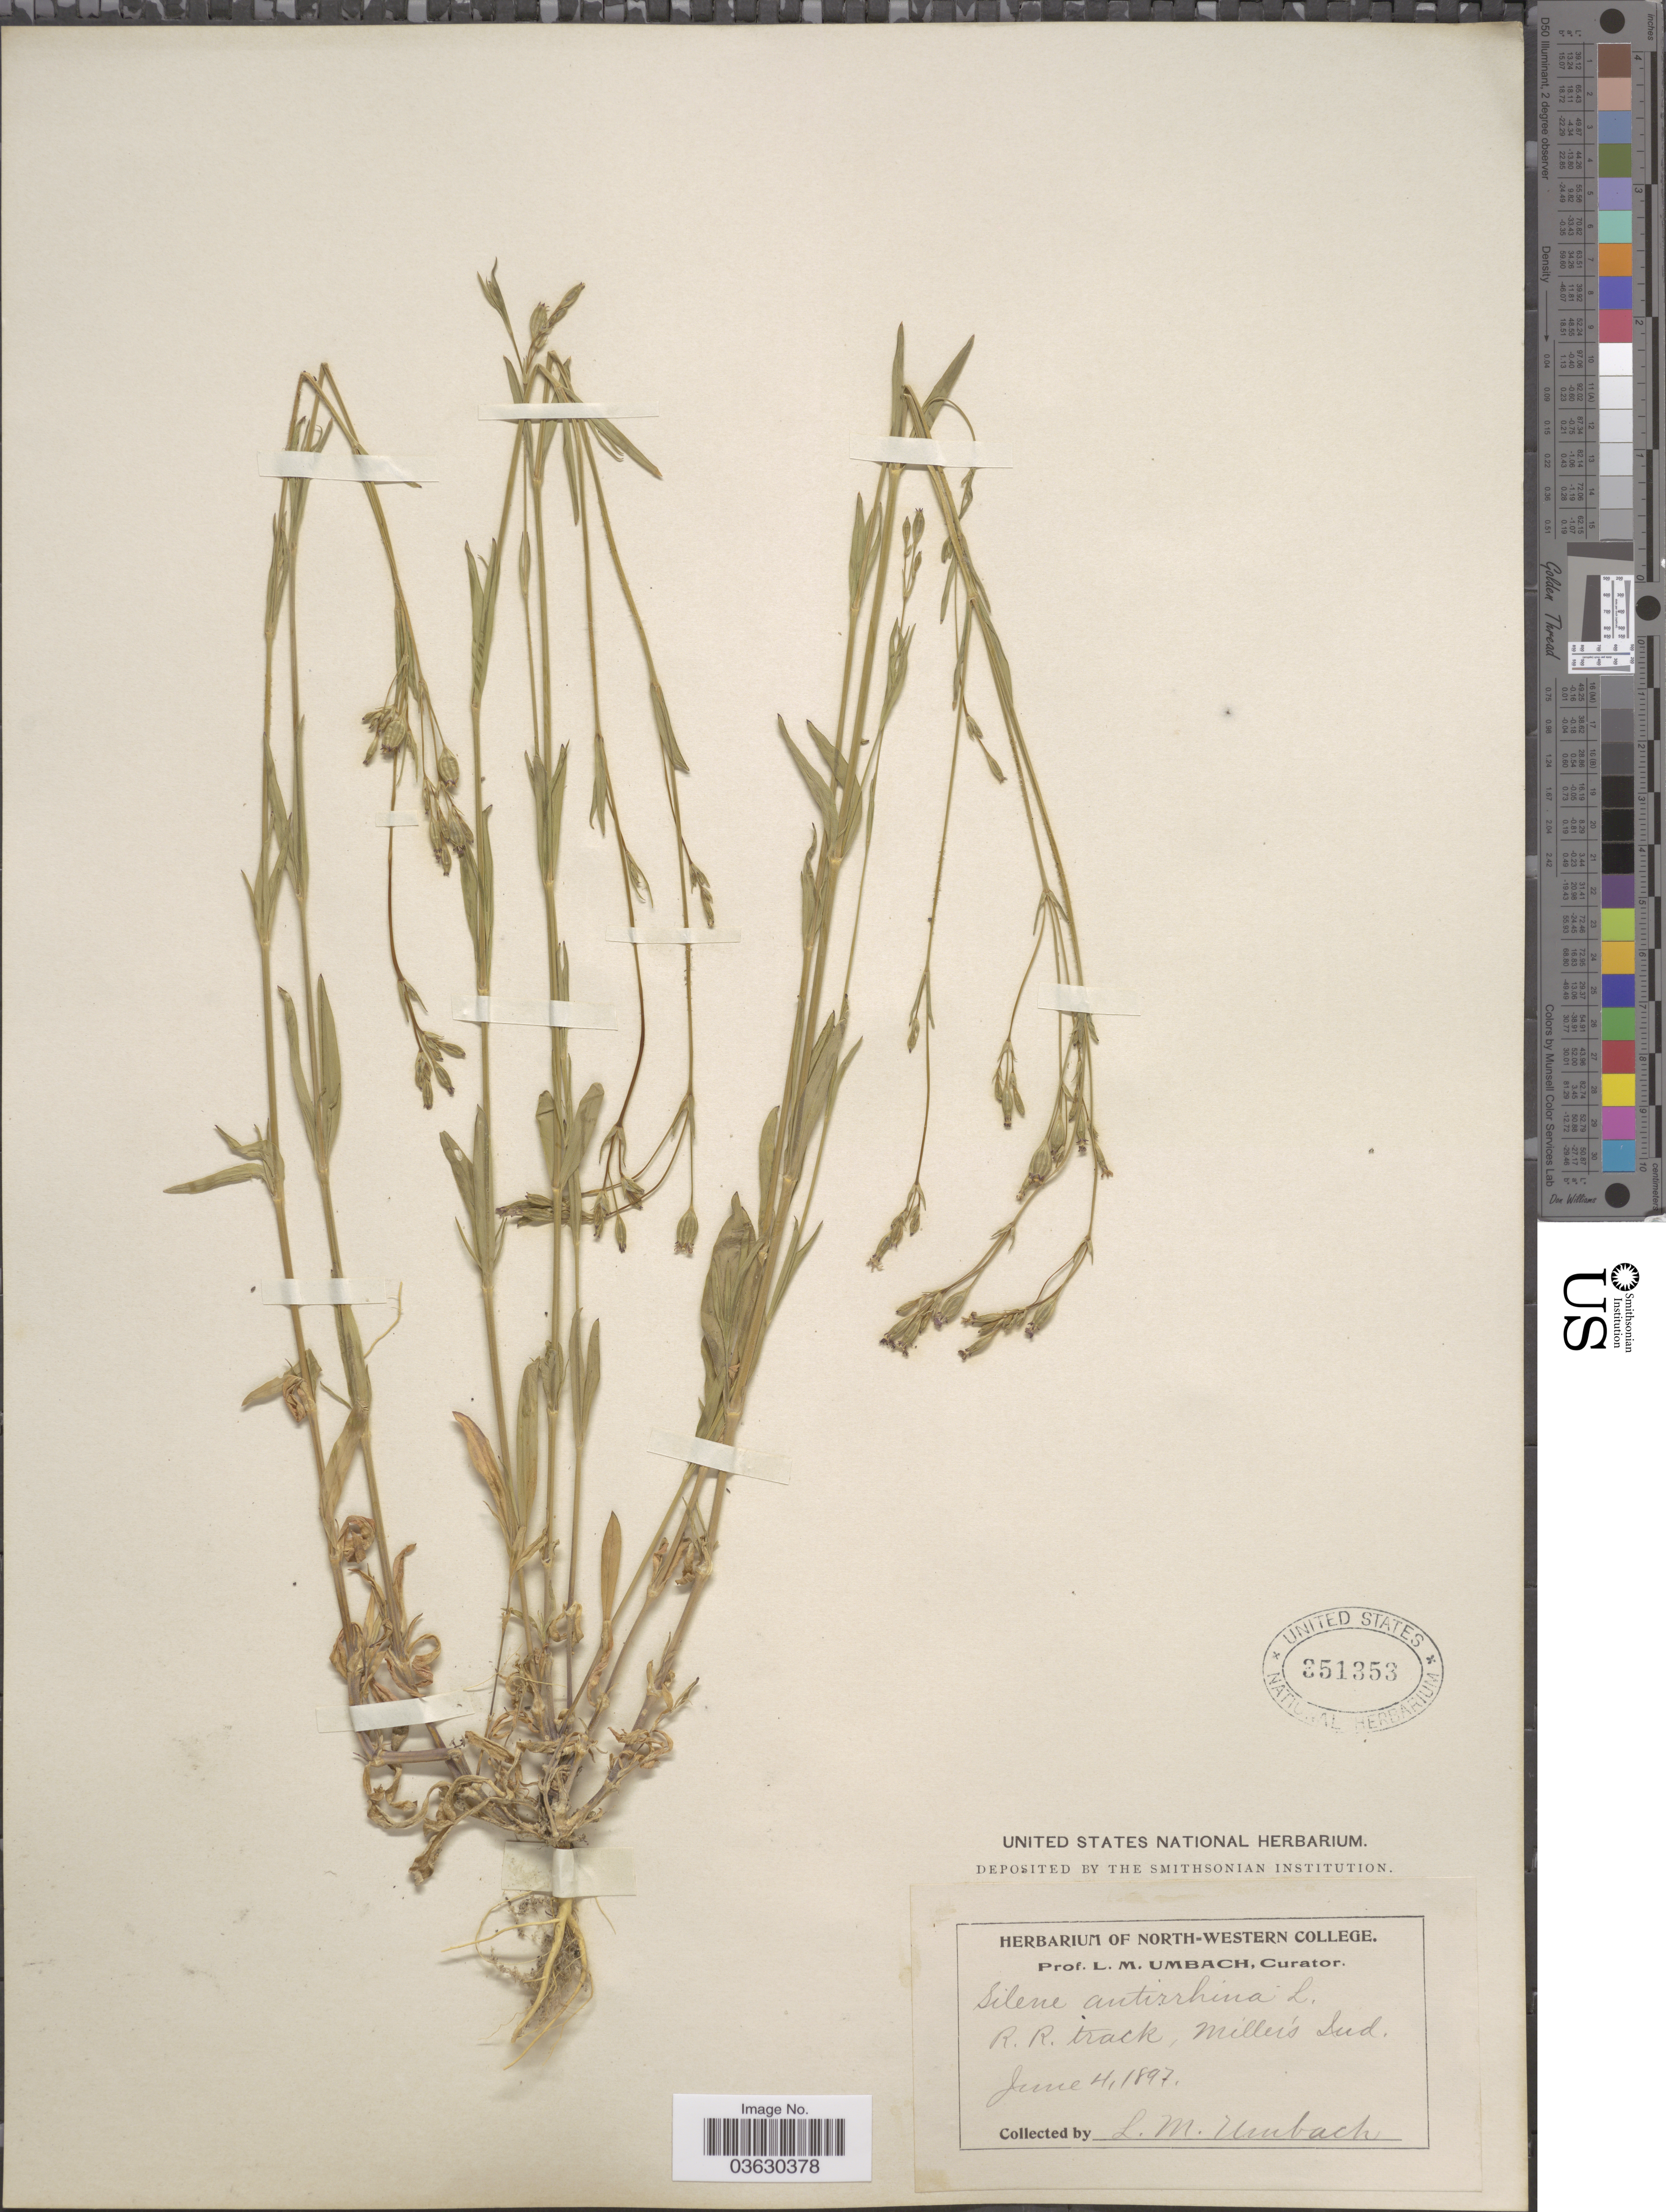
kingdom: Plantae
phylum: Tracheophyta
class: Magnoliopsida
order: Caryophyllales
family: Caryophyllaceae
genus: Silene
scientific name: Silene antirrhina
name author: L.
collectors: L. M. Umbach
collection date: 1897-06-04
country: United States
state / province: Indiana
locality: R. R. track, Miller's Ind.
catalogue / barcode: US 351353